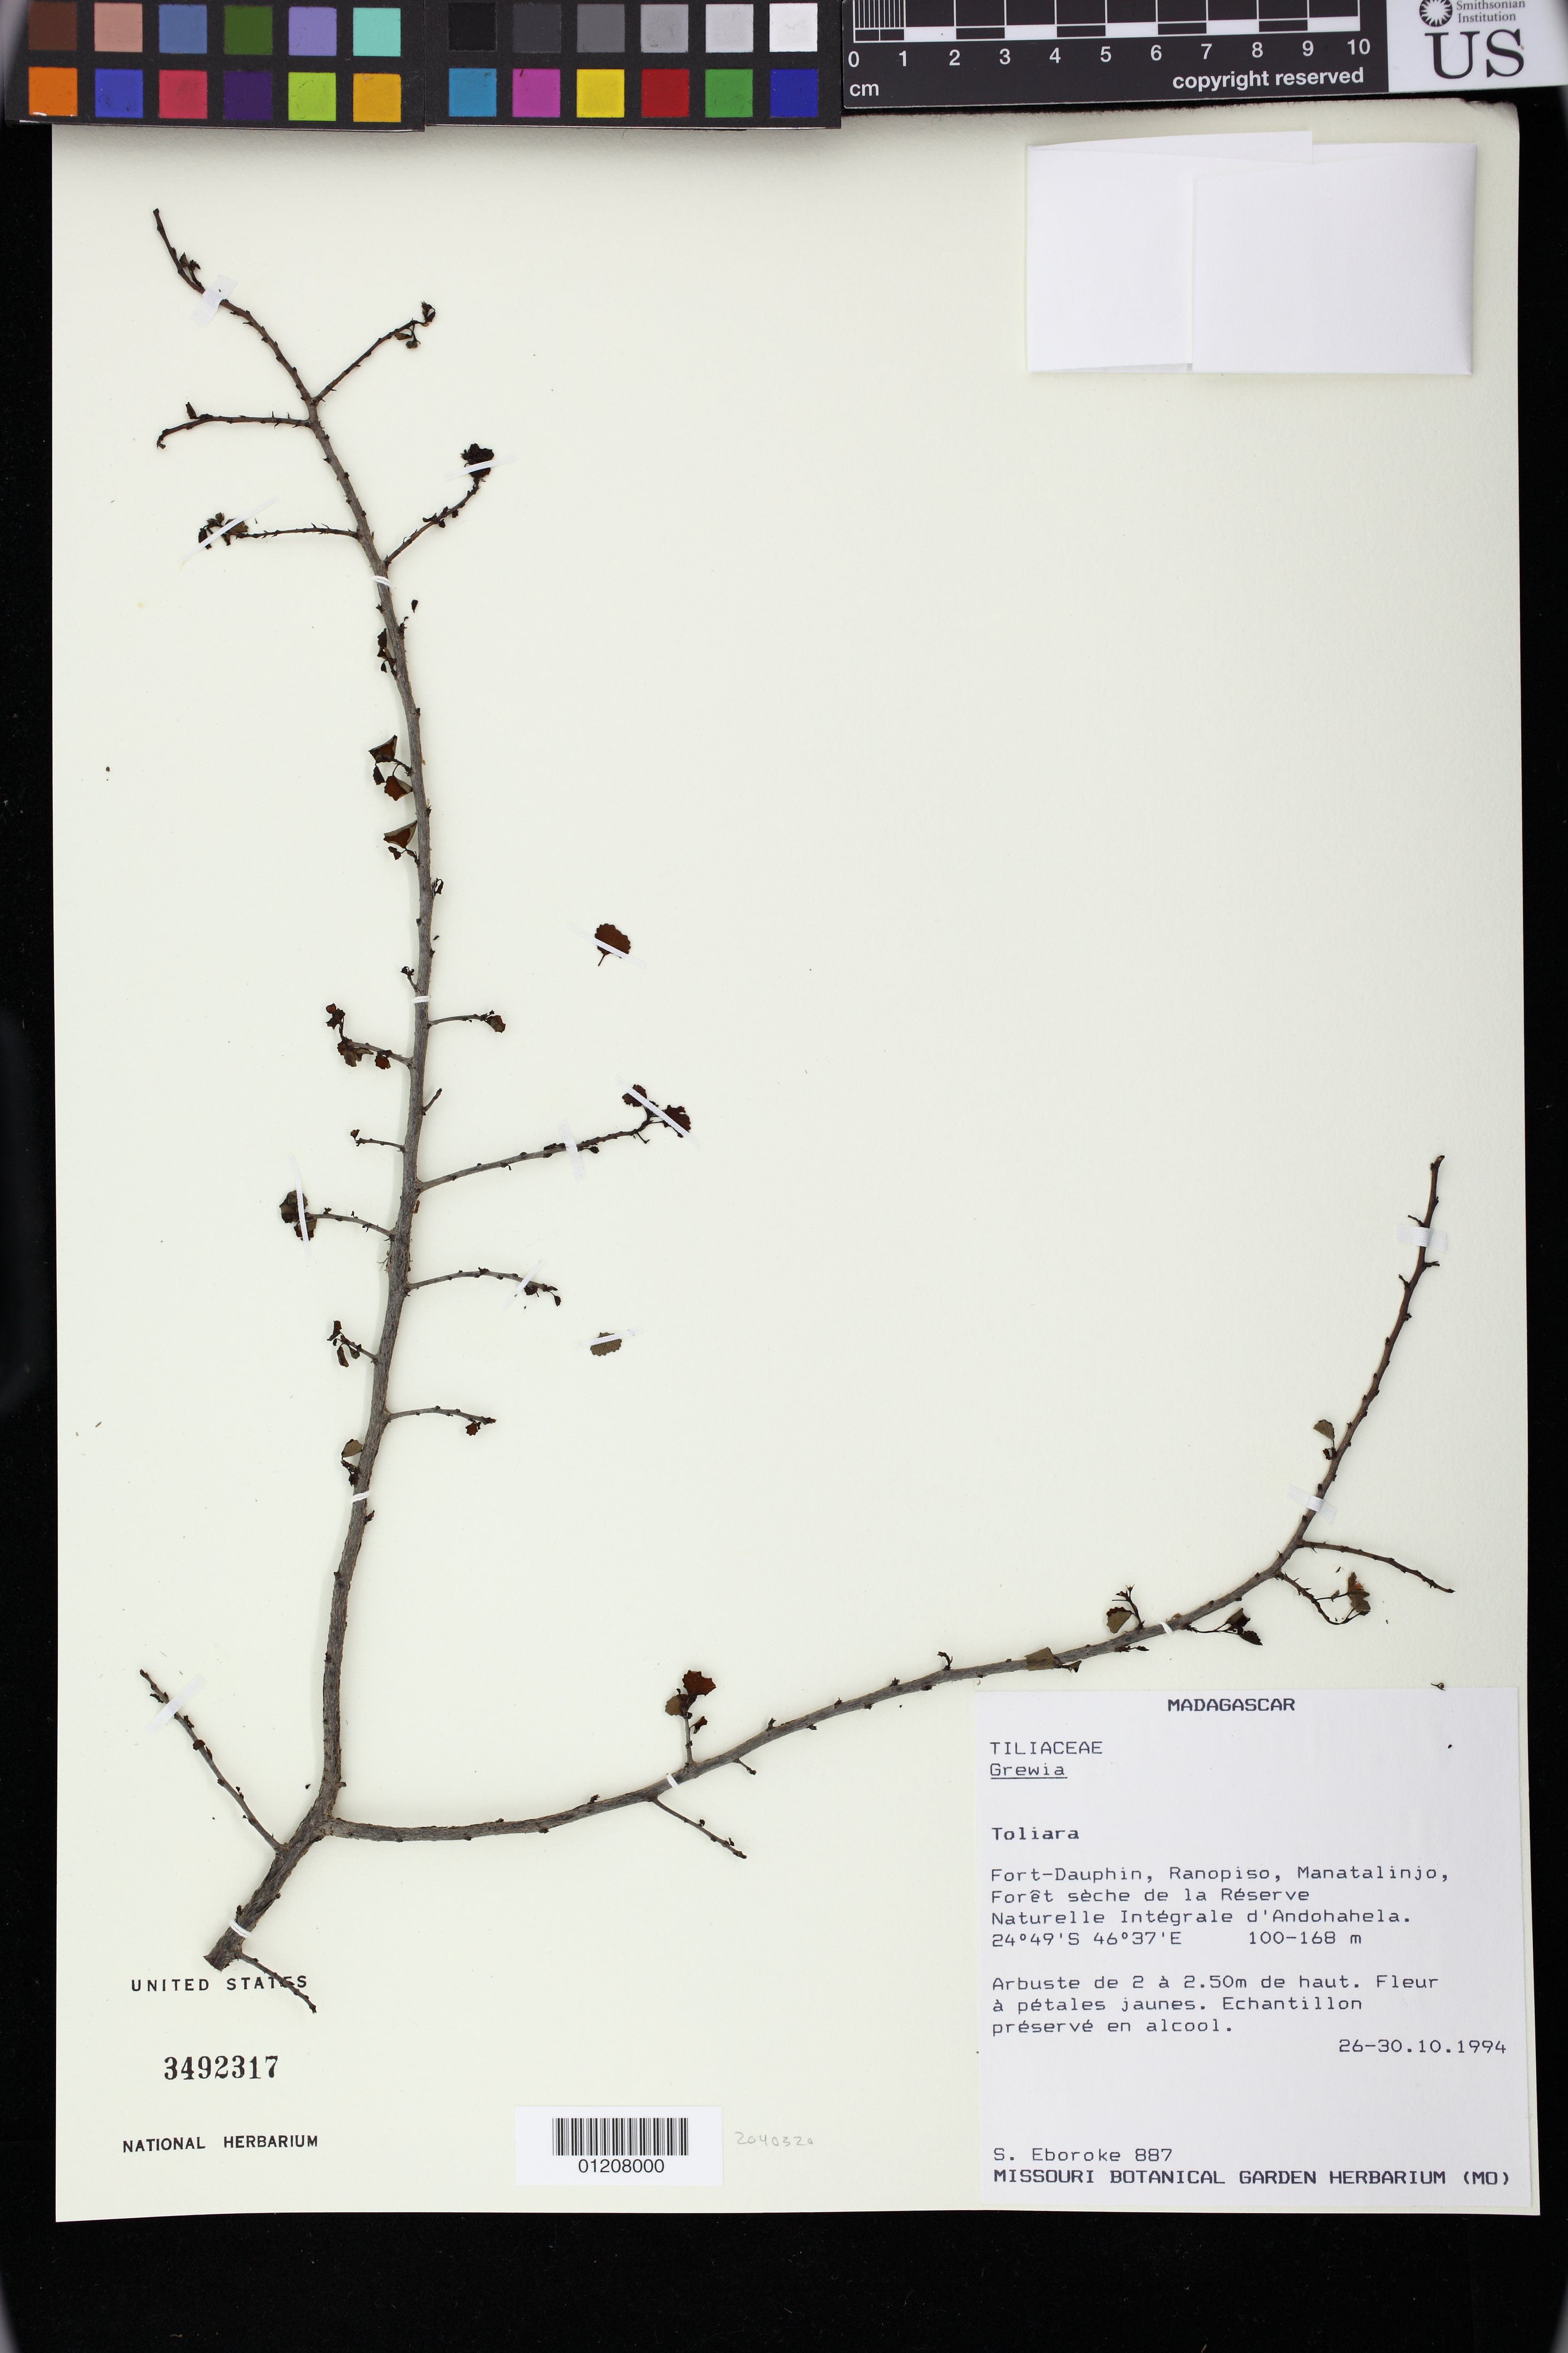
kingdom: Plantae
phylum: Tracheophyta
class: Magnoliopsida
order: Malvales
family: Malvaceae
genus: Grewia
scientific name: Grewia calvata var. arbuscula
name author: Capuron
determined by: Jourdain-Fievet, L.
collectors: S. Eboroke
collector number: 887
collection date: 1994-10-26/1994-10-30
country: Madagascar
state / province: Anosy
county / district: Tolanaro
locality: Toliara: Fort-Dauphin, Ranopiso, Manatalinjo, Foret seche de la Reserve Naturelle Integrale d'Andohahela.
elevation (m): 100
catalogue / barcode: US 3492317